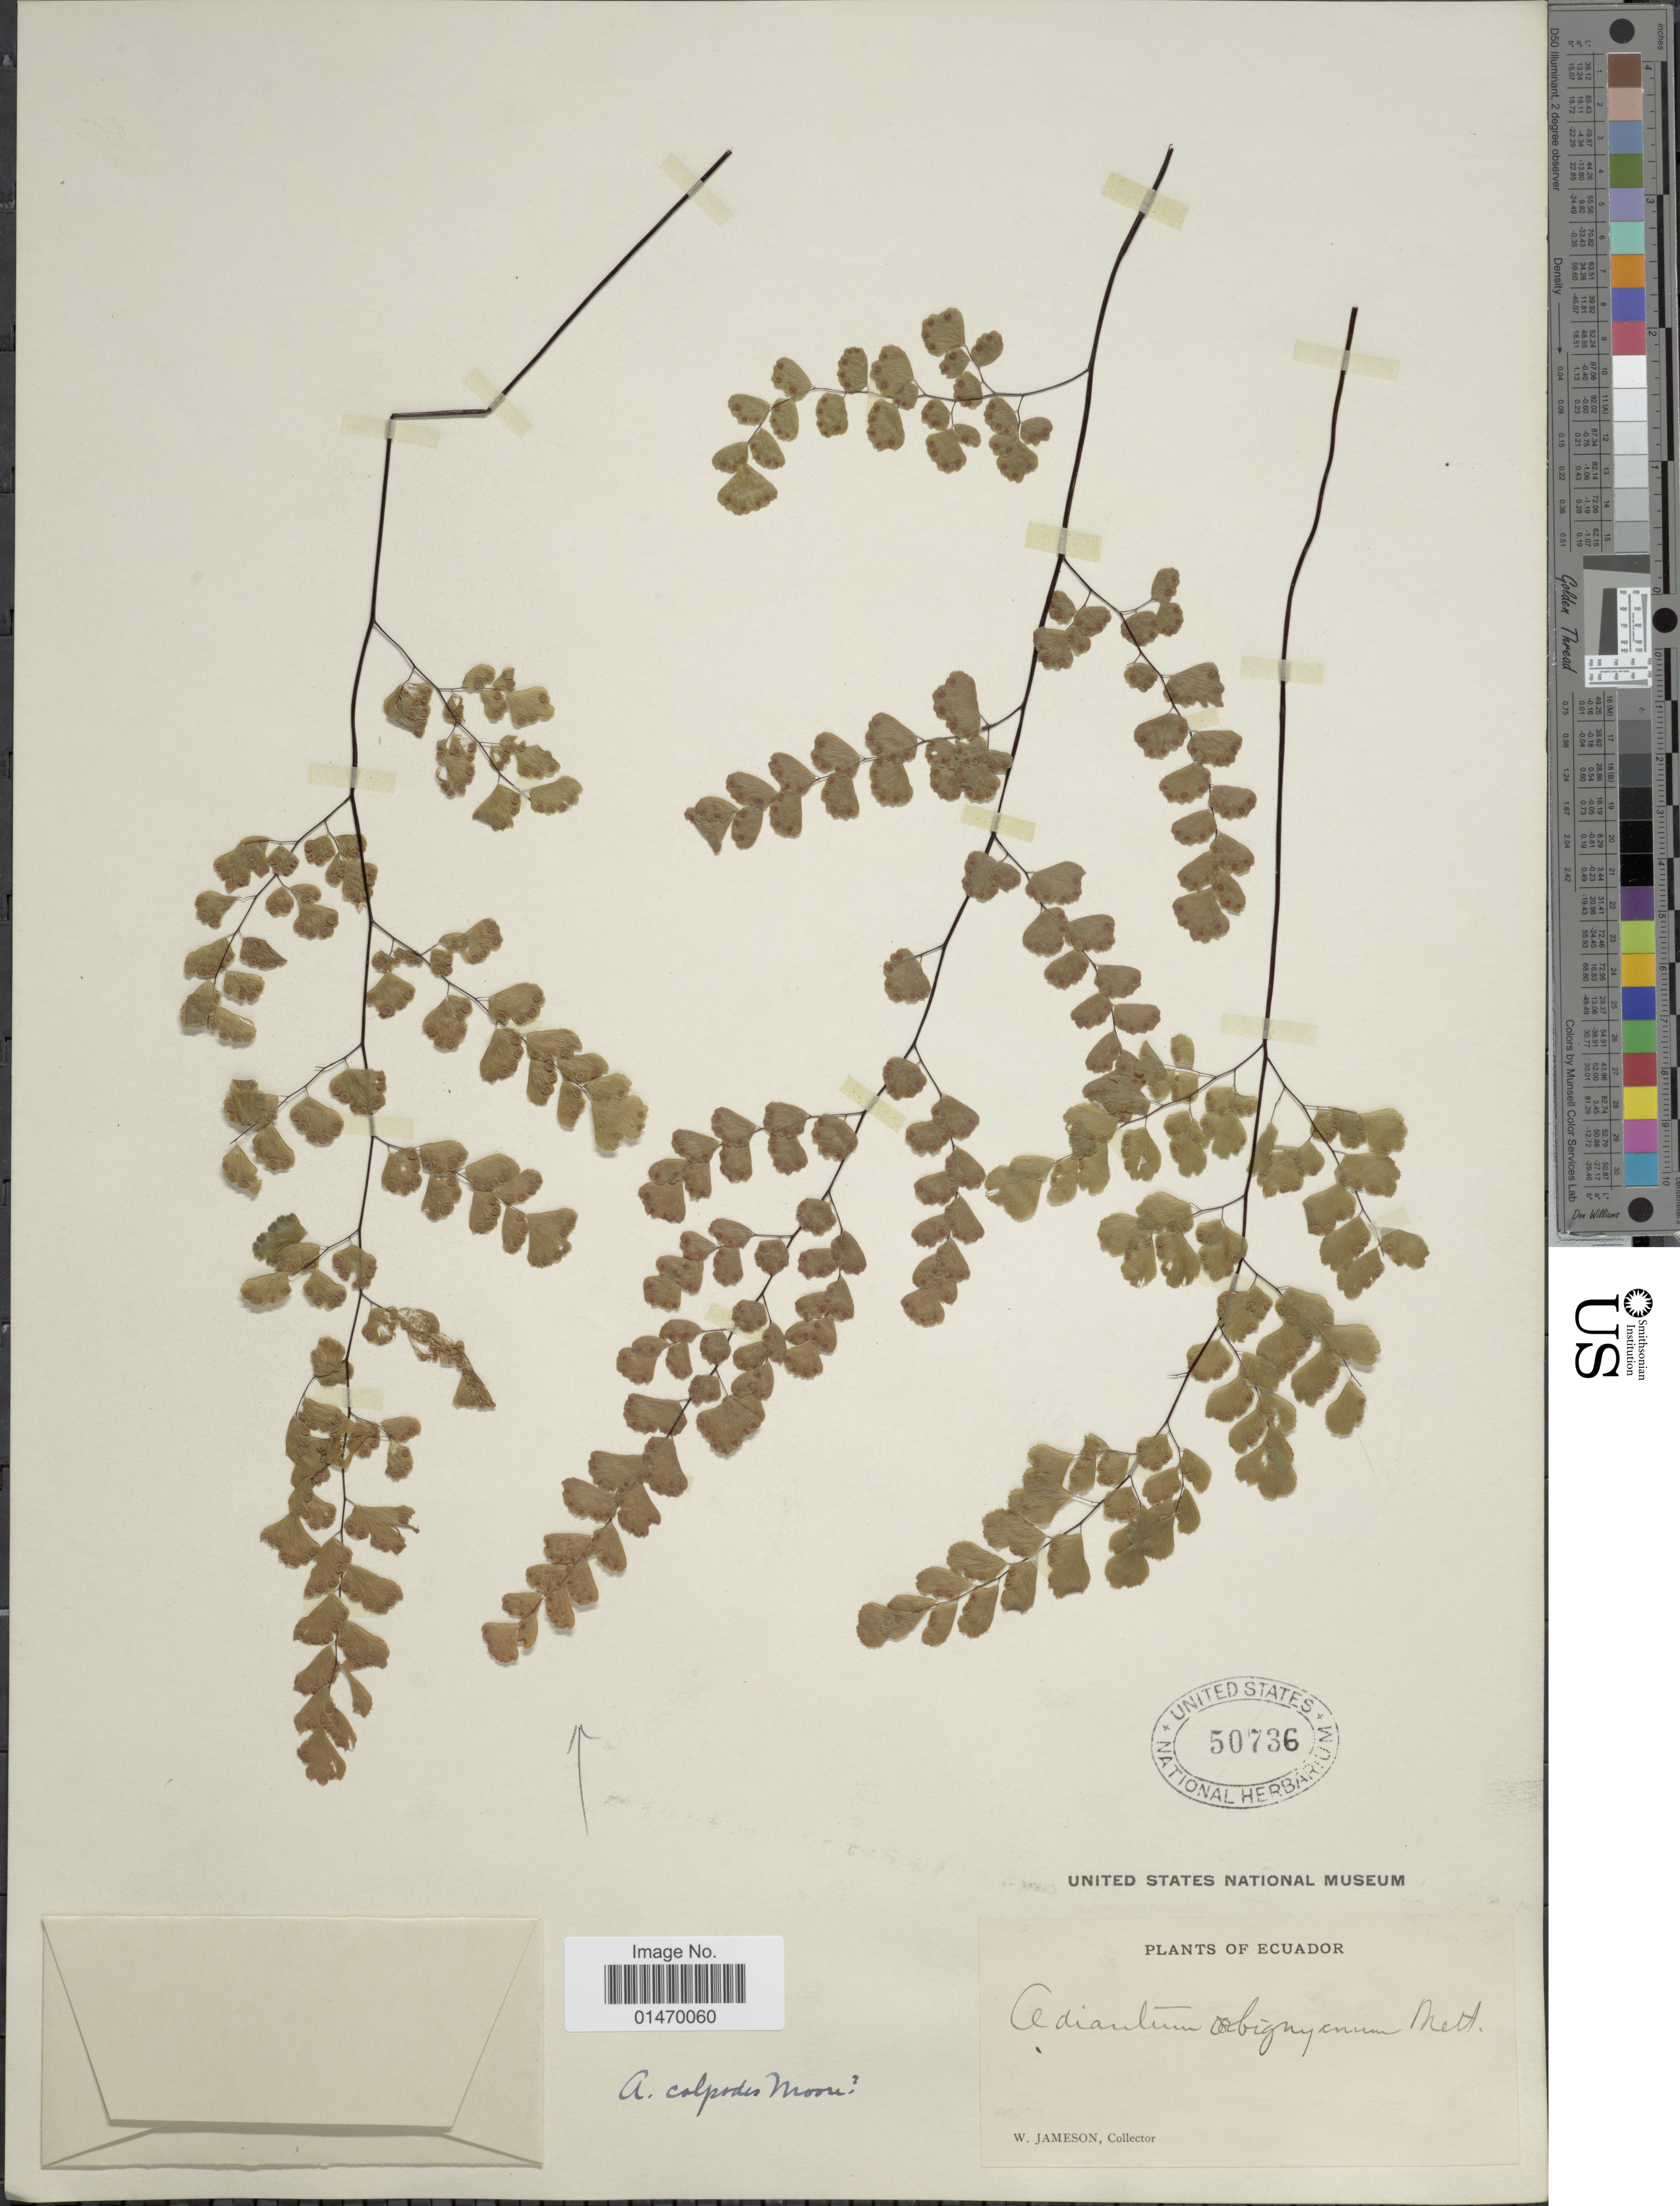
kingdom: Plantae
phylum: Tracheophyta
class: Polypodiopsida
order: Polypodiales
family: Pteridaceae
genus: Adiantum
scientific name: Adiantum colpodes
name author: T. Moore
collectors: W. Jameson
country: Ecuador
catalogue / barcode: US 50736